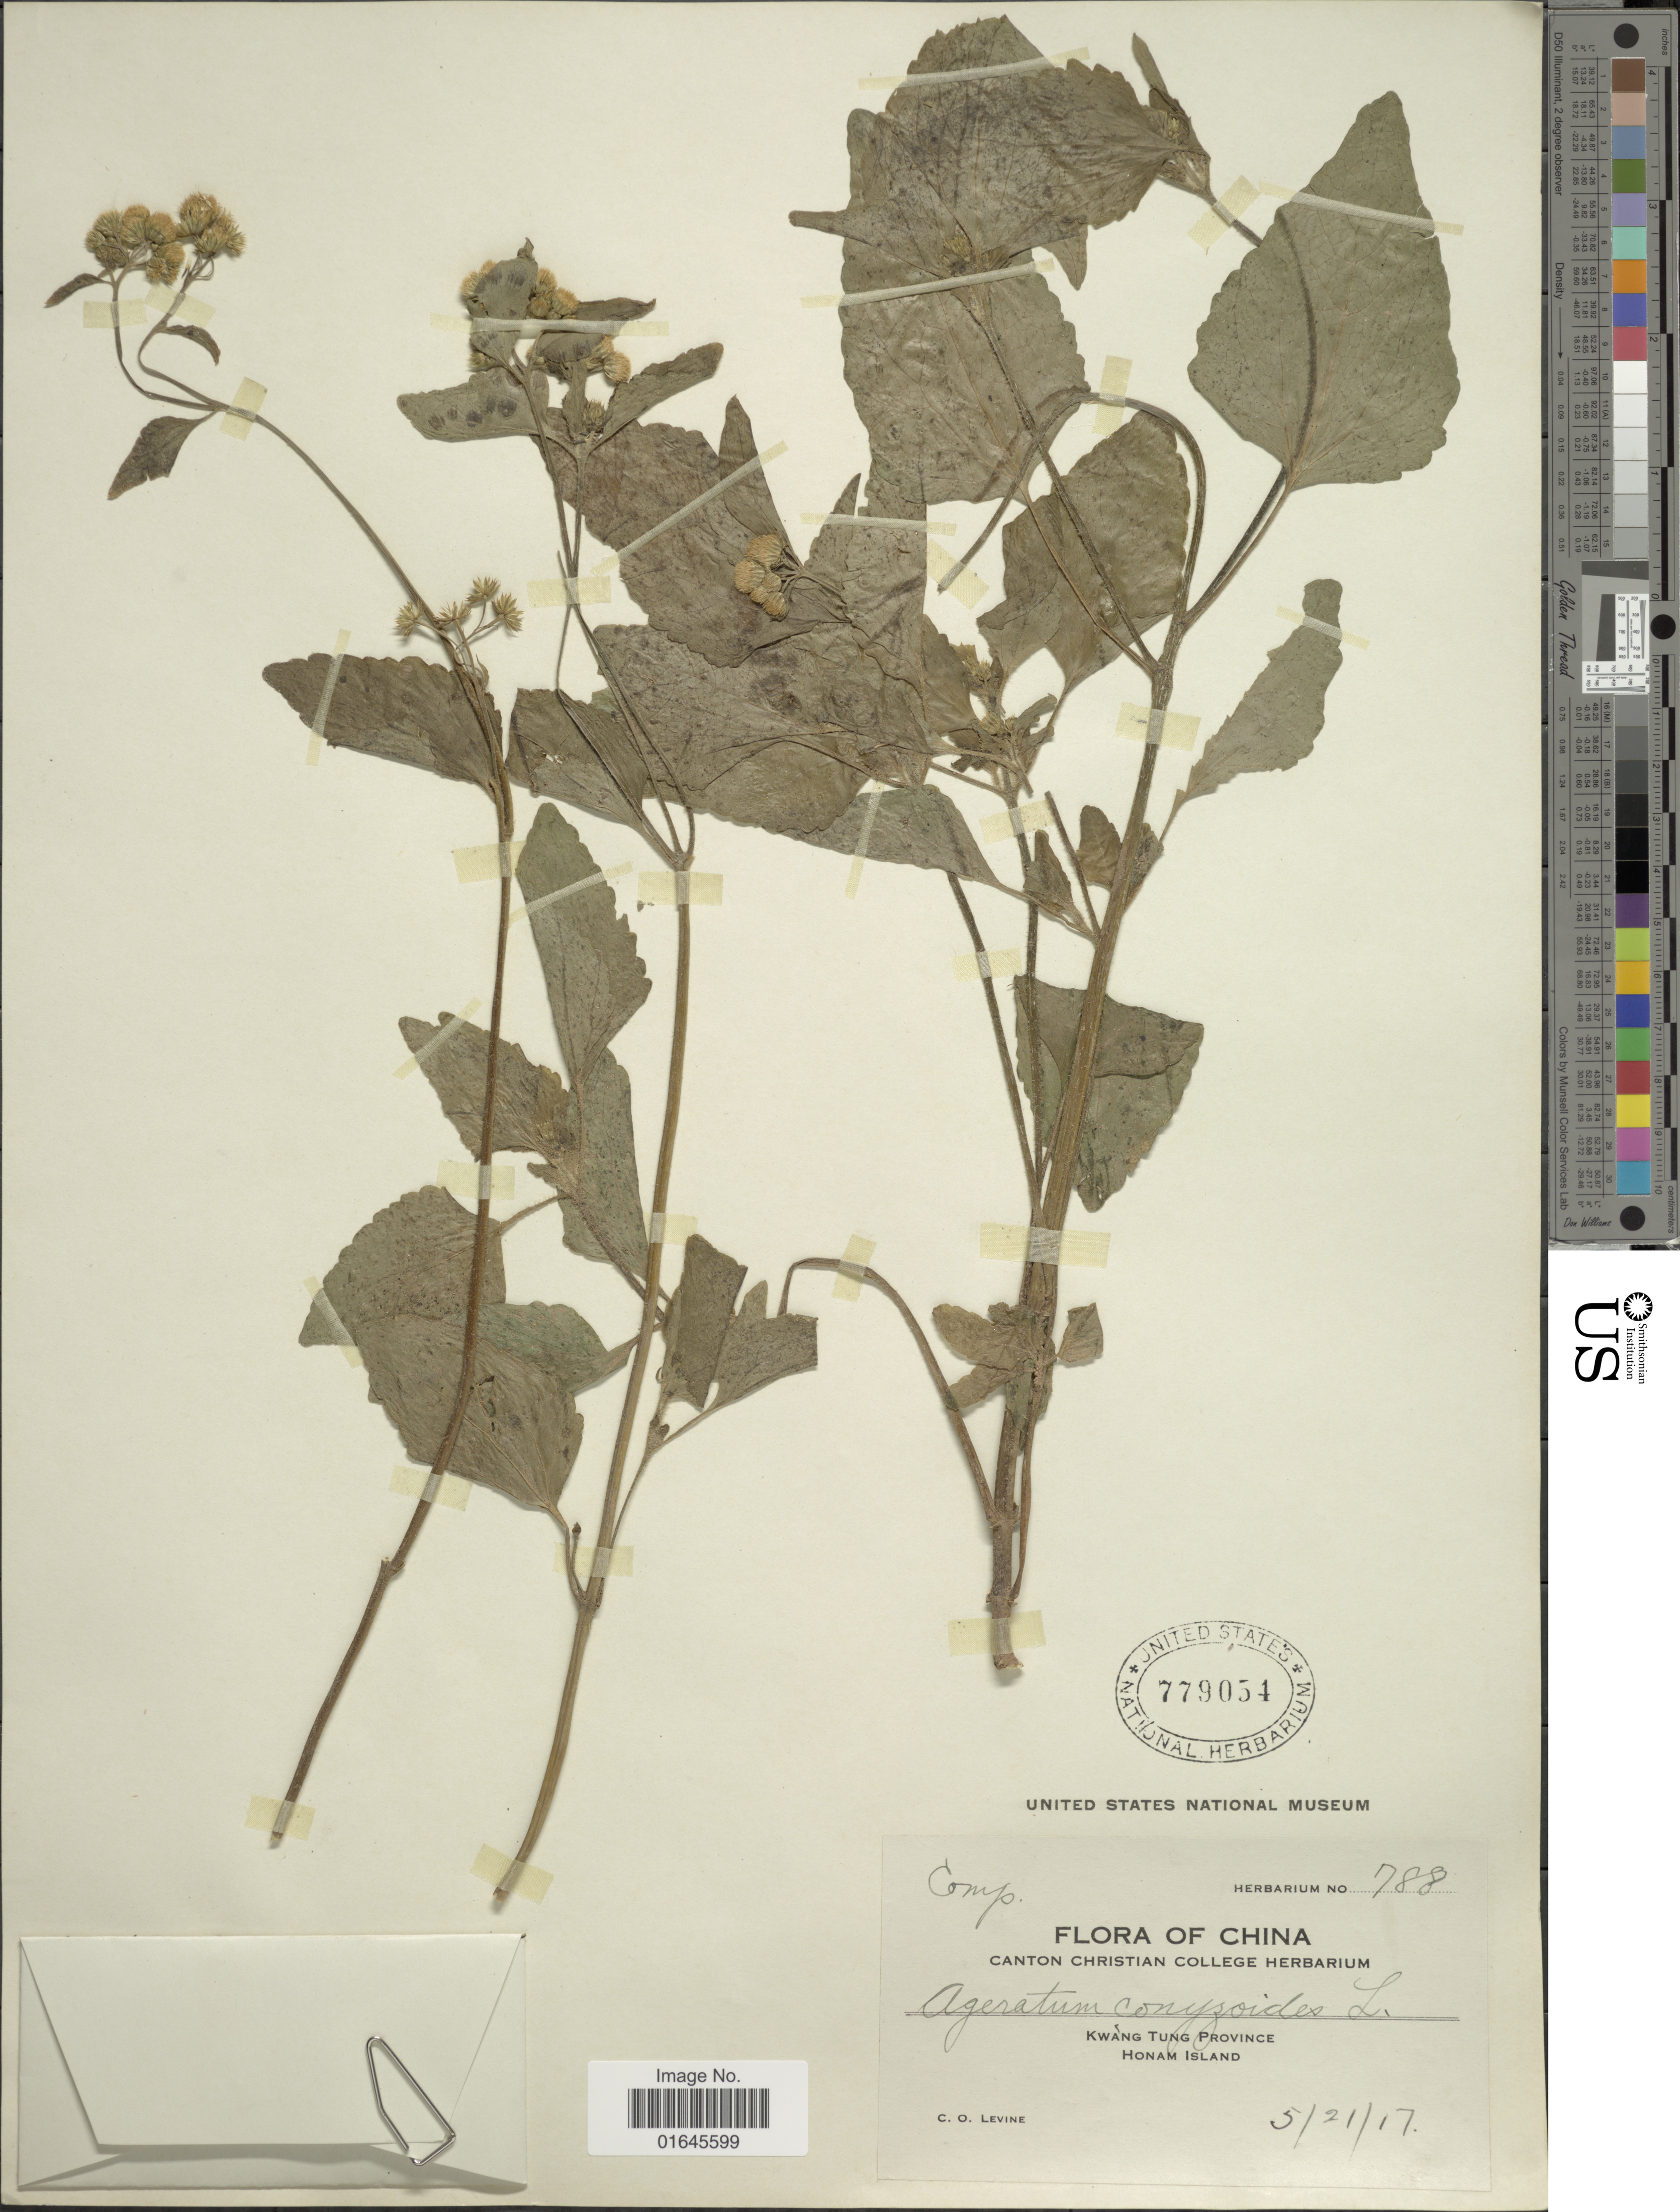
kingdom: Plantae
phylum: Tracheophyta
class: Magnoliopsida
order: Asterales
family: Asteraceae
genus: Ageratum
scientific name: Ageratum conyzoides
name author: L.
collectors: C. O. Levine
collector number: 788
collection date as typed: Transcribed d/m/y: 21/5/17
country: China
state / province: Guangdong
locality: Kwang Tung Province, Honam Island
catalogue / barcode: US 779054